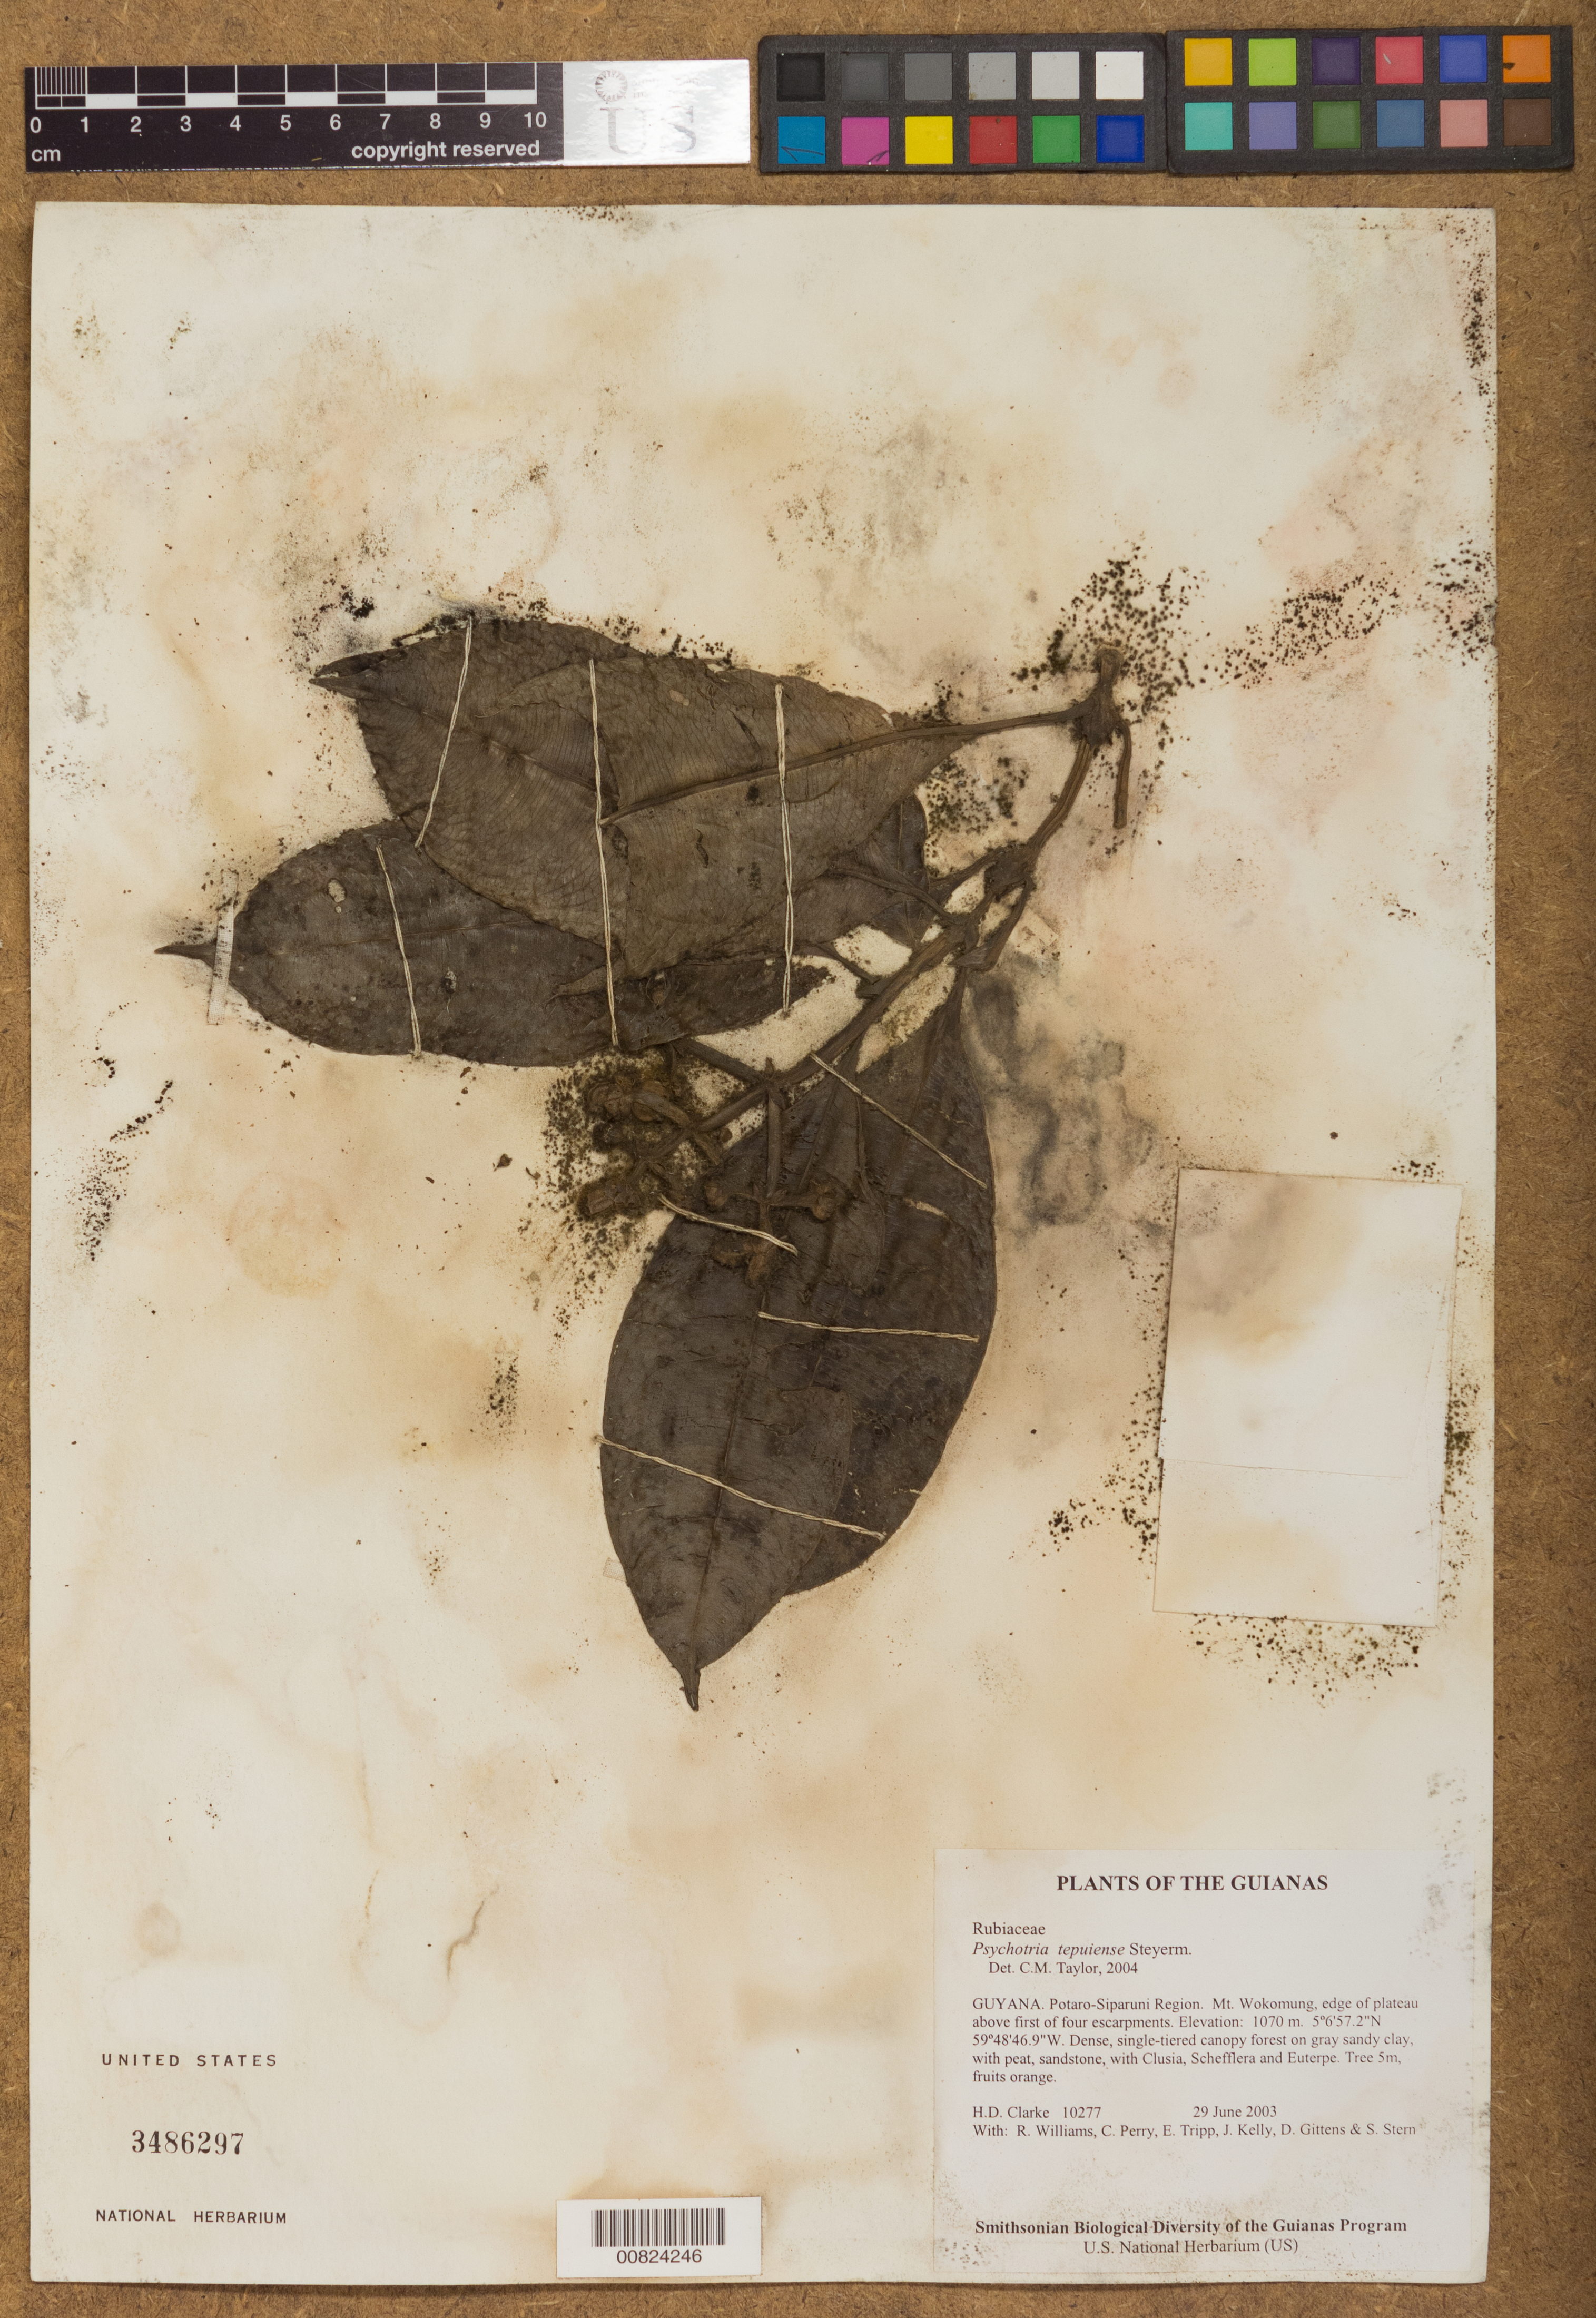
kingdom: Plantae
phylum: Tracheophyta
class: Magnoliopsida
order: Gentianales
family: Rubiaceae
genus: Psychotria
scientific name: Psychotria tepuiensis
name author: (Steyerm.) Steyerm.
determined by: Taylor, Charlotte M.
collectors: H. D. Clarke, R. Williams, C. Perry, E. Tripp, J. Kelly, D. Gittens & S. R. Stern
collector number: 10277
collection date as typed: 29 June 2003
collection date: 2003-06-29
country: Guyana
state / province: Potaro-Siparuni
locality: Mt. Wokomung, edge of plateau above first of four escarpments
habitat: Dense, single-tiered canopy forest on gray sandy clay, with peat, sandstone, with Clusia, Schefflera and Euterpe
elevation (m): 1070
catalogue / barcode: US 3486297